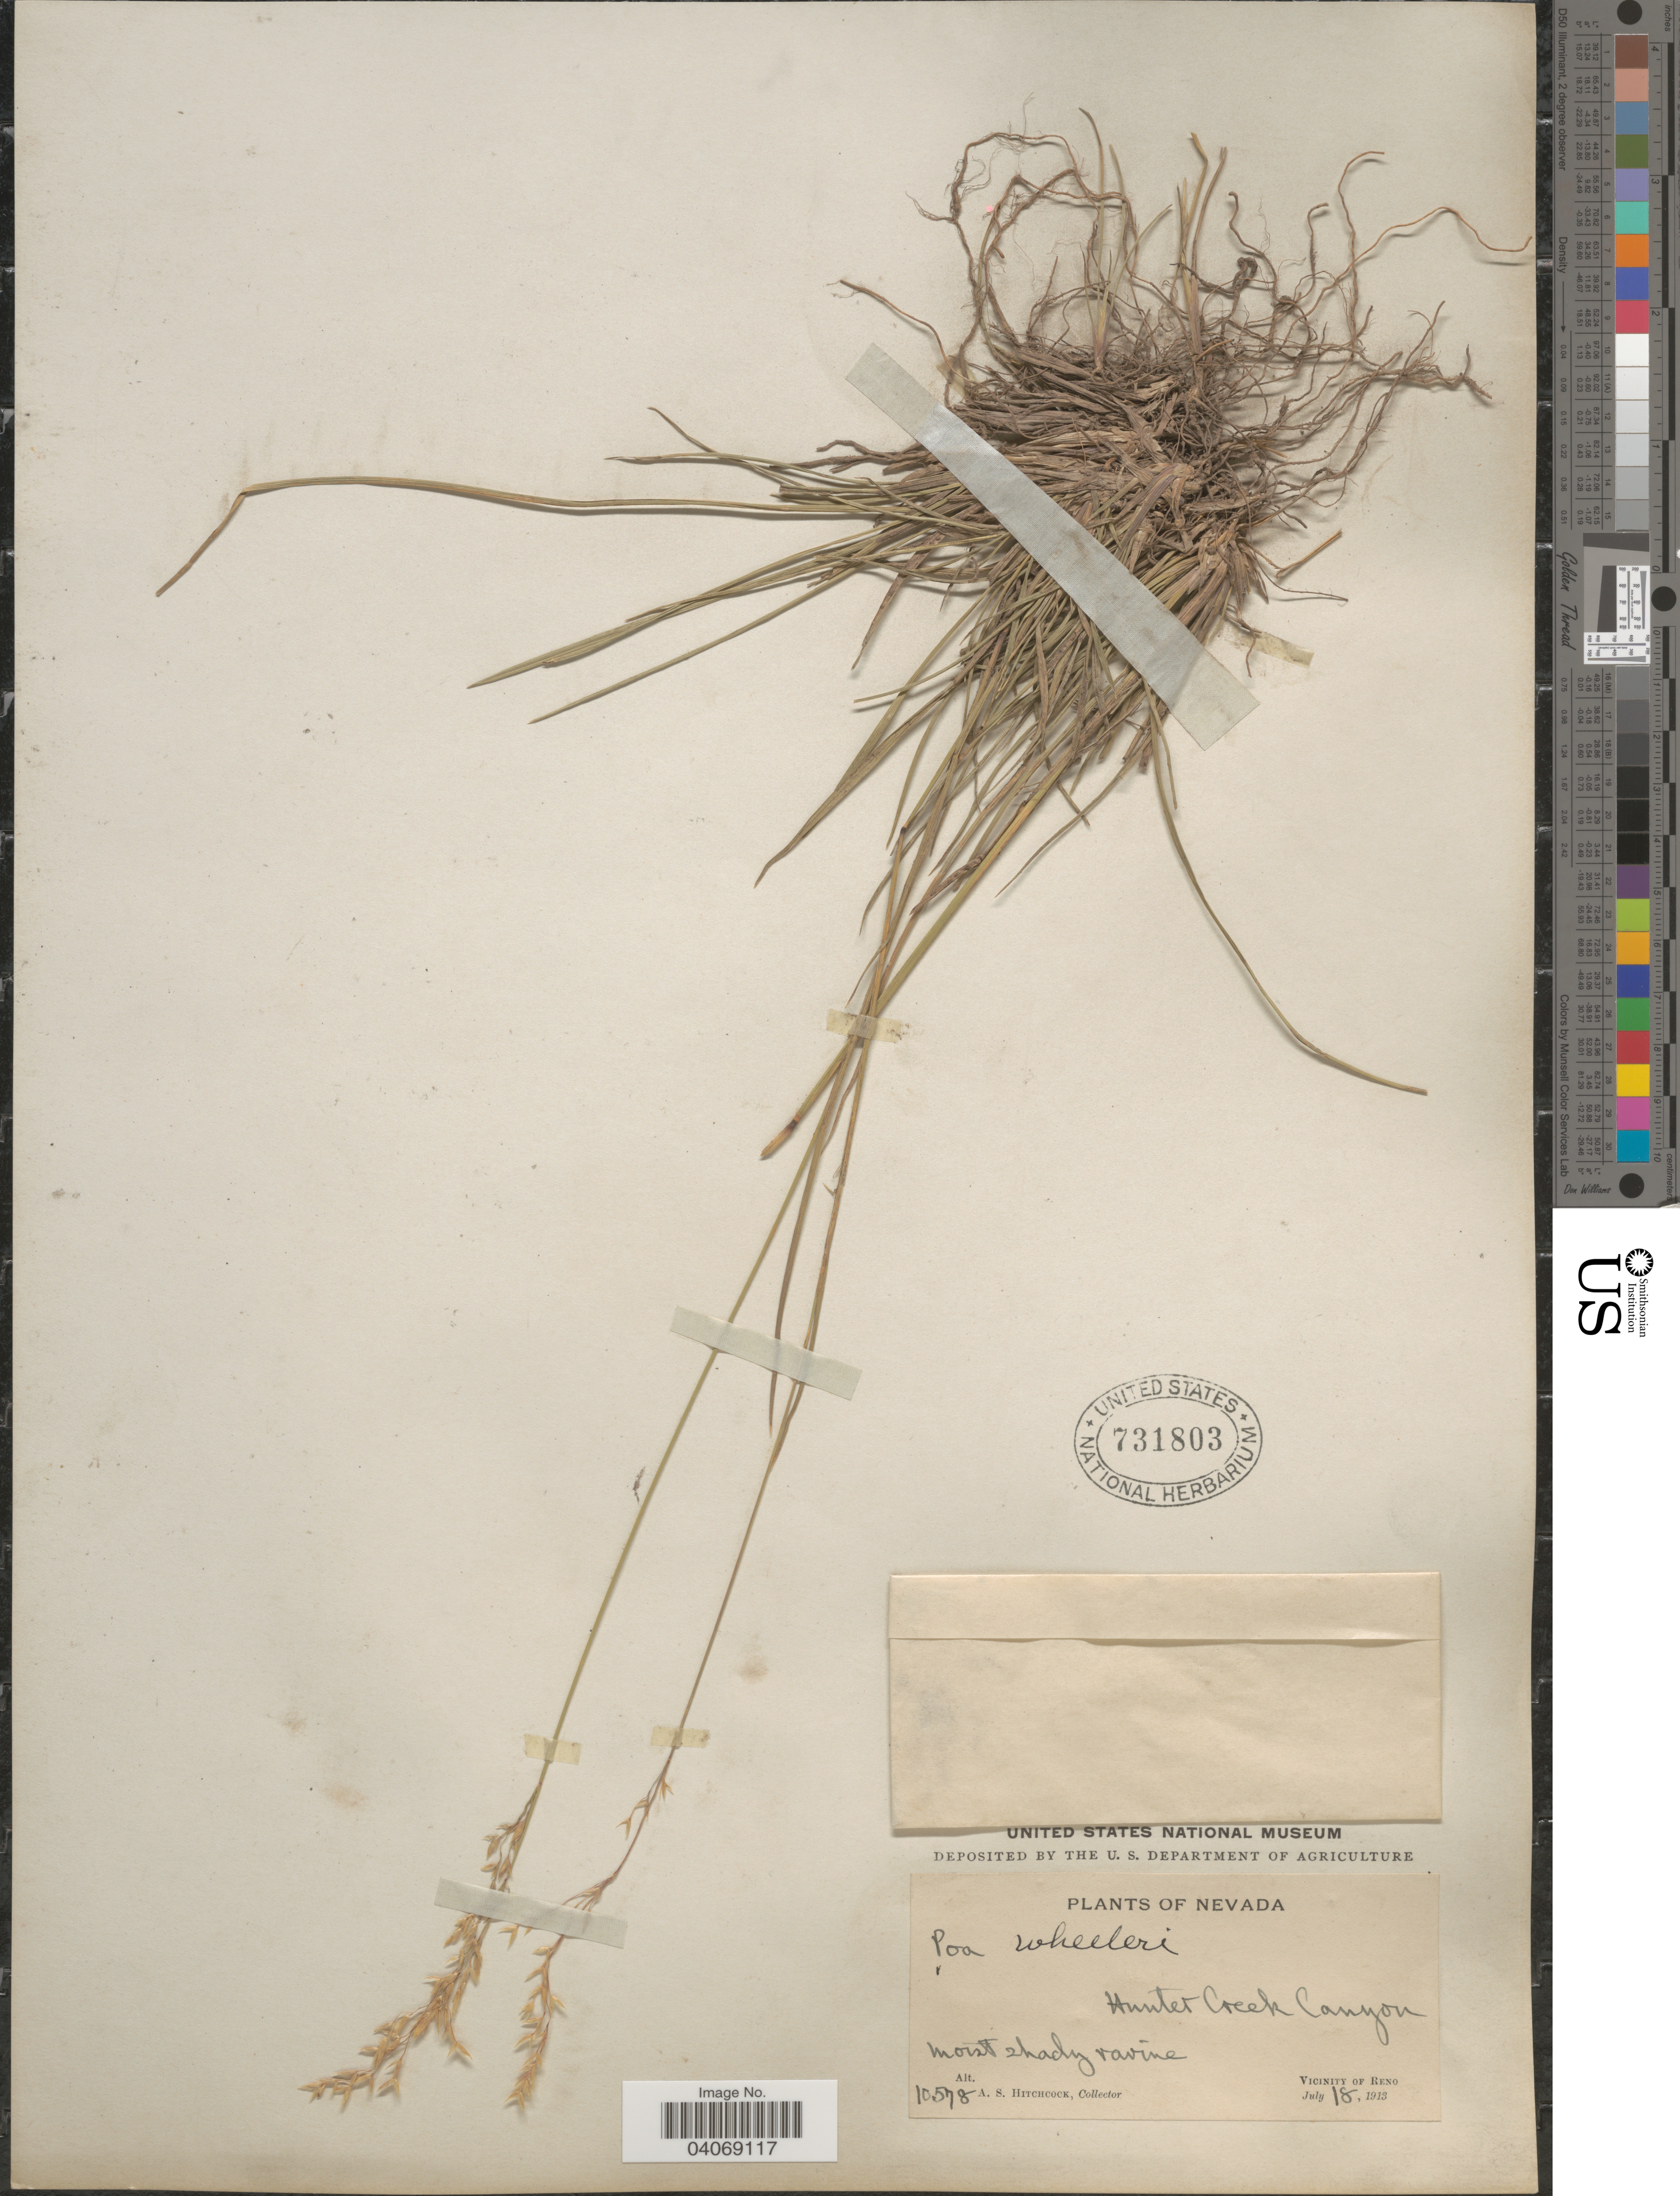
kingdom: Plantae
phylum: Tracheophyta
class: Liliopsida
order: Poales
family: Poaceae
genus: Poa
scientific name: Poa wheeleri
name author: Vasey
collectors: A. S. Hitchcock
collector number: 10578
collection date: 1913-07-18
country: United States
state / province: Nevada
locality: Hunter Creek Canyon. Moist shady ravine. Vicinity of Reno.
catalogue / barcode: US 731803